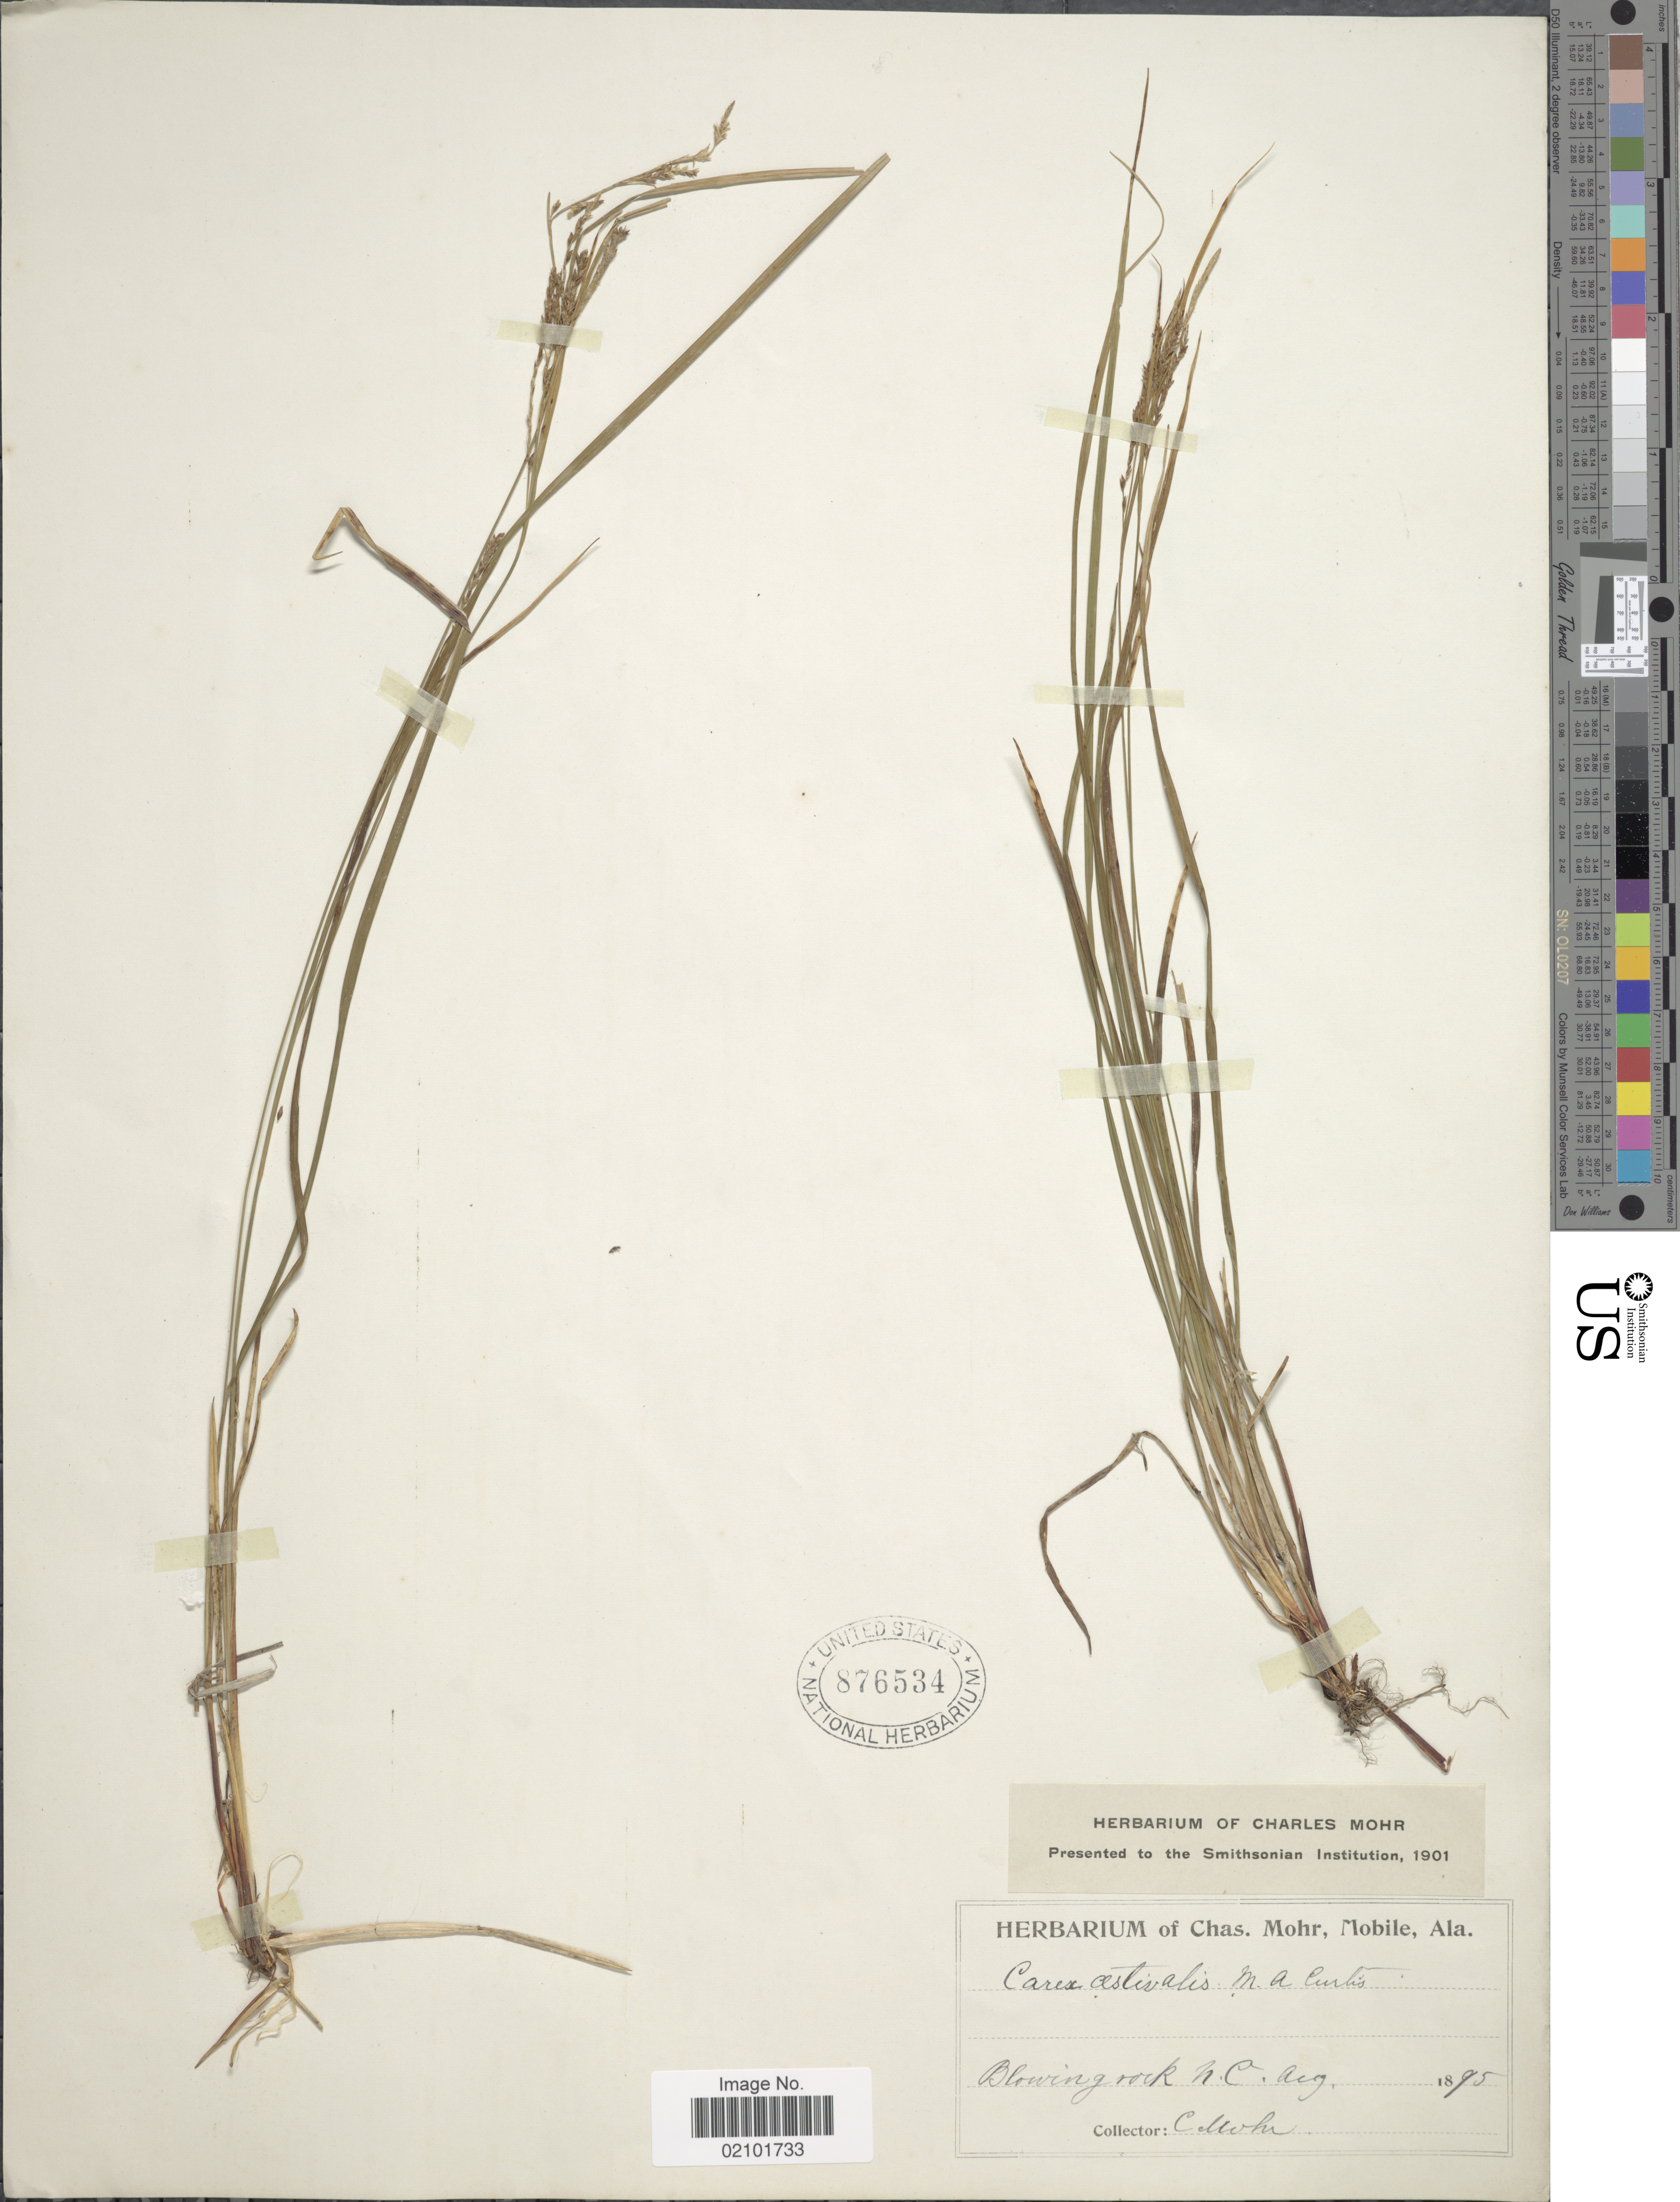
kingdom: Plantae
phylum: Tracheophyta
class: Liliopsida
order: Poales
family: Cyperaceae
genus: Carex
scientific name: Carex aestivalis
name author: M.A. Curtis ex A. Gray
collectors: Mohr, C. T. (herbarium)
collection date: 1895-08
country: United States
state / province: North Carolina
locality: Blowing Rock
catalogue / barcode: US 876534